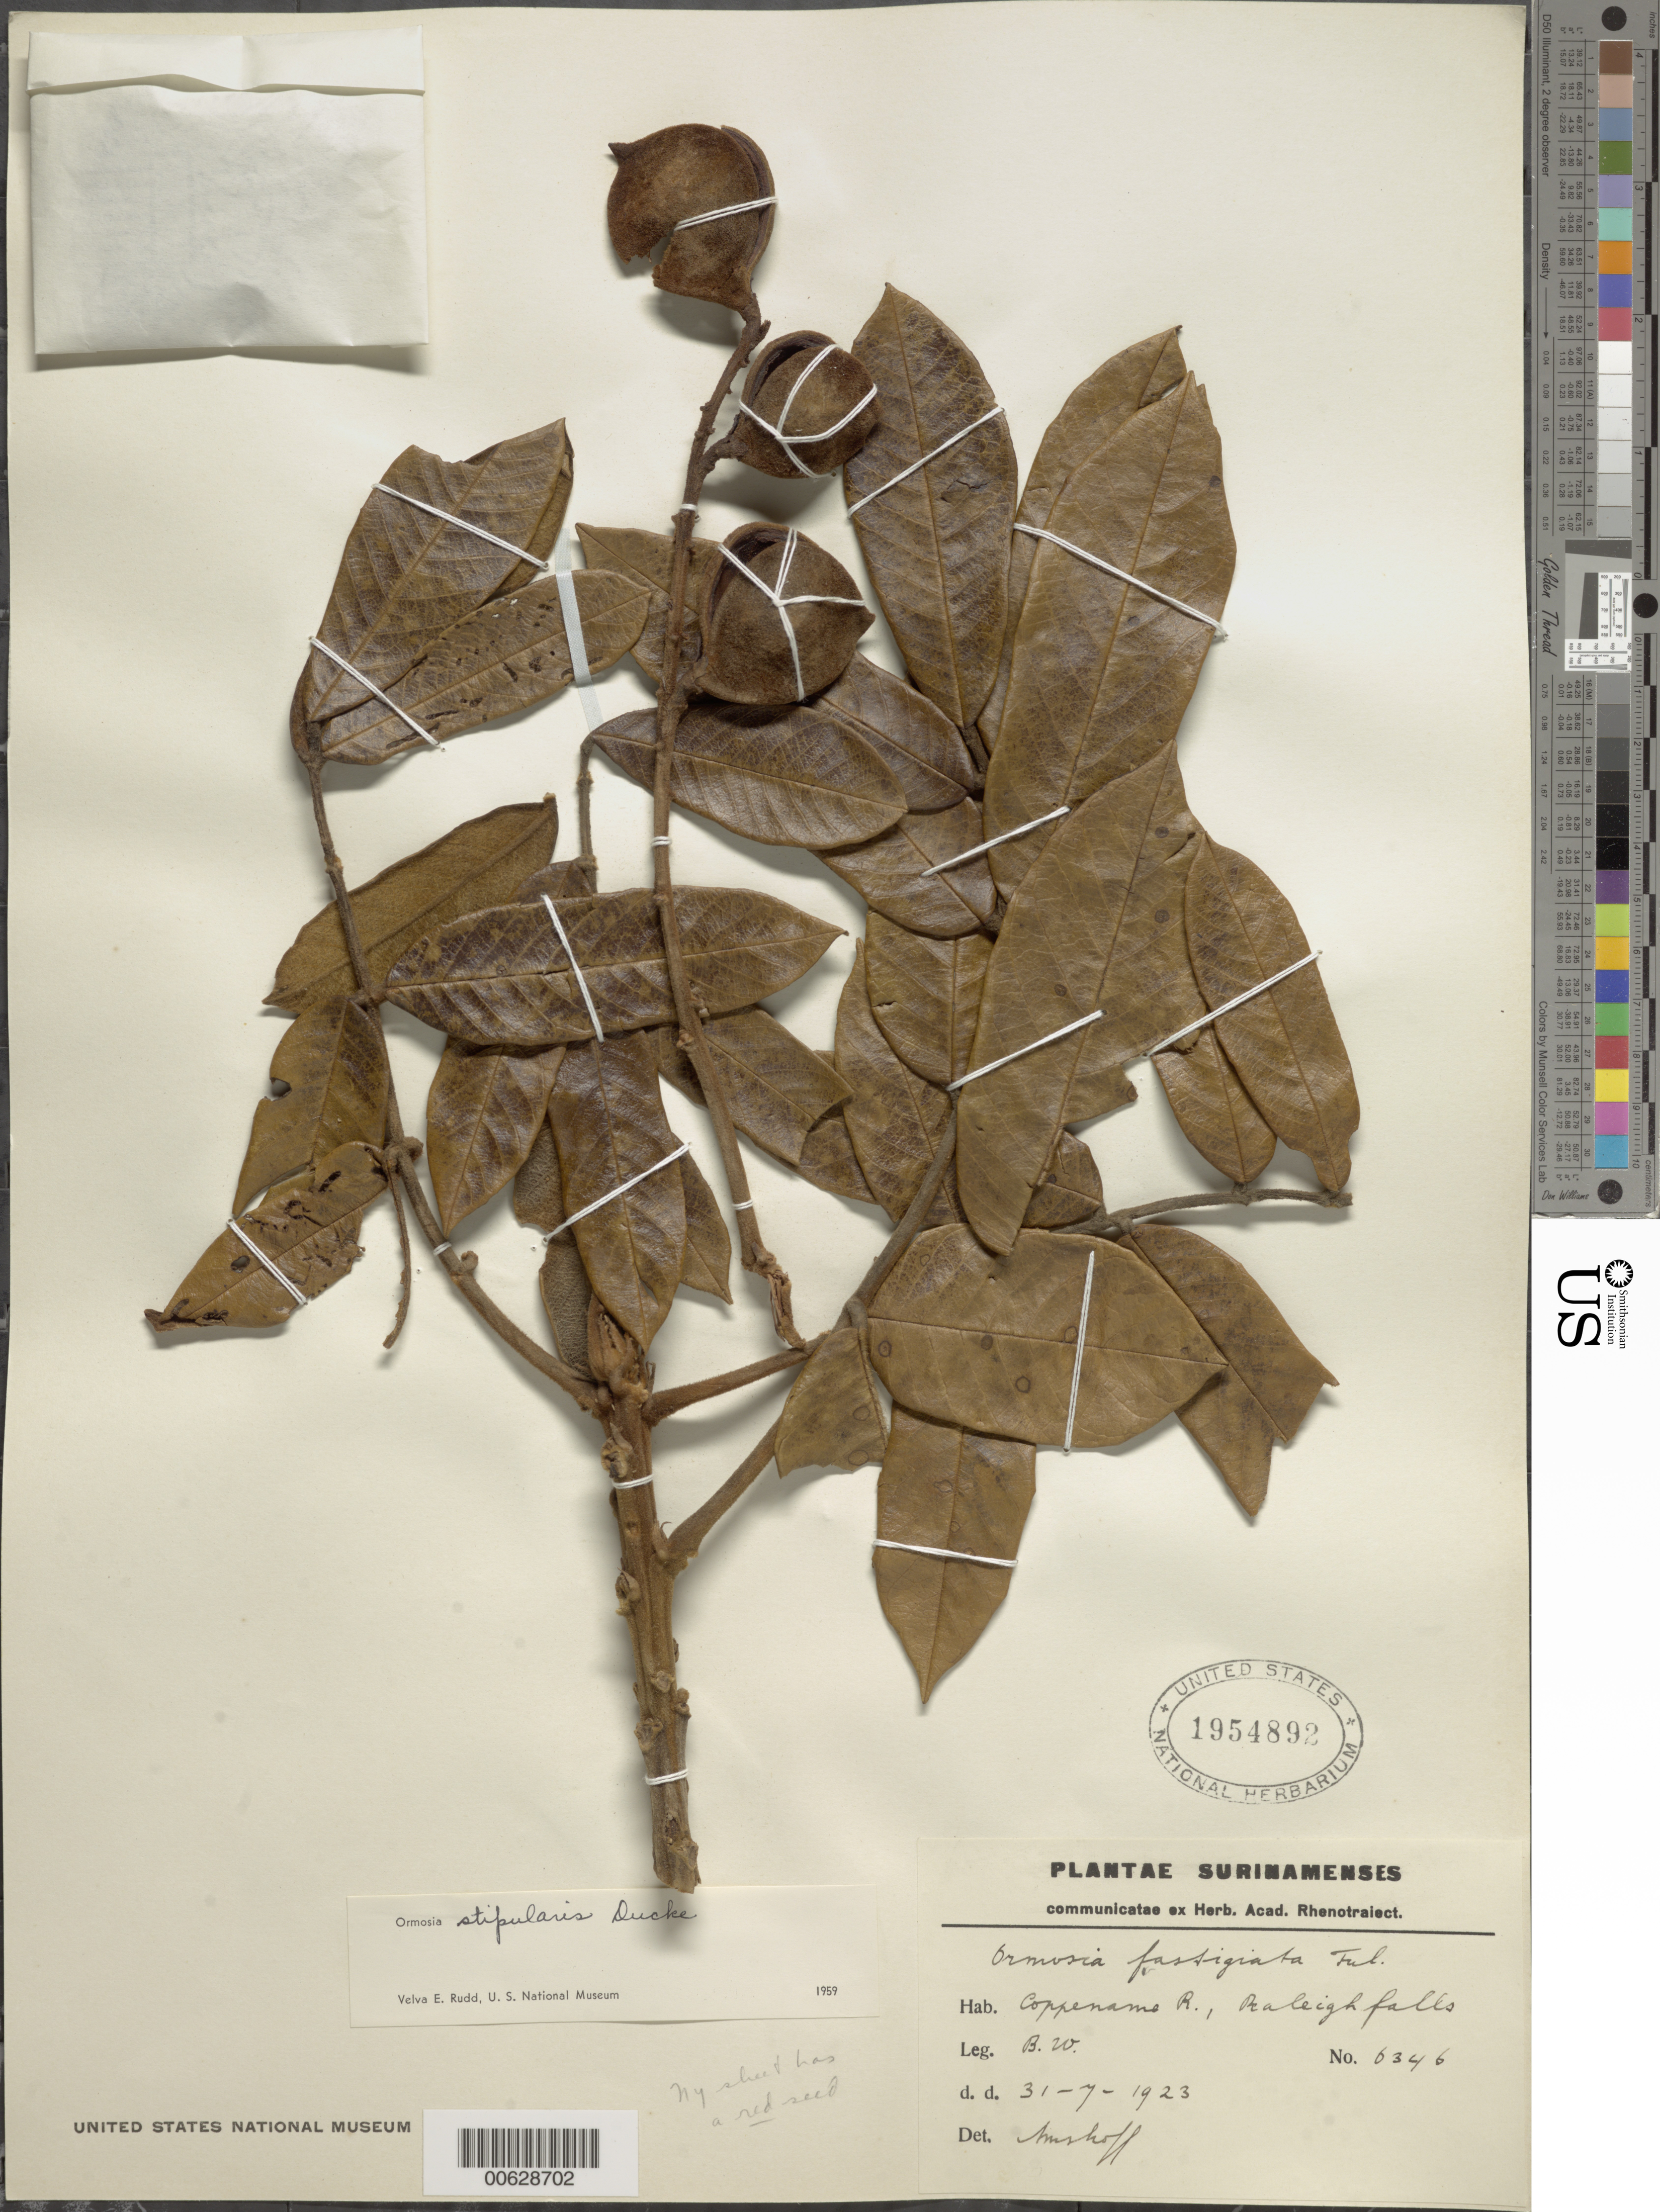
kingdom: Plantae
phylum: Tracheophyta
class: Magnoliopsida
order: Fabales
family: Fabaceae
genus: Ormosia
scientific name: Ormosia stipularis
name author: Ducke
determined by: Rudd, V. E.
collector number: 6346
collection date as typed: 31-Jul-23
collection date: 1923-07-31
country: Suriname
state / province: Saramacca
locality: Coppename R., near Raleigh Falls, Voltzberg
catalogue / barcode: US 1954892